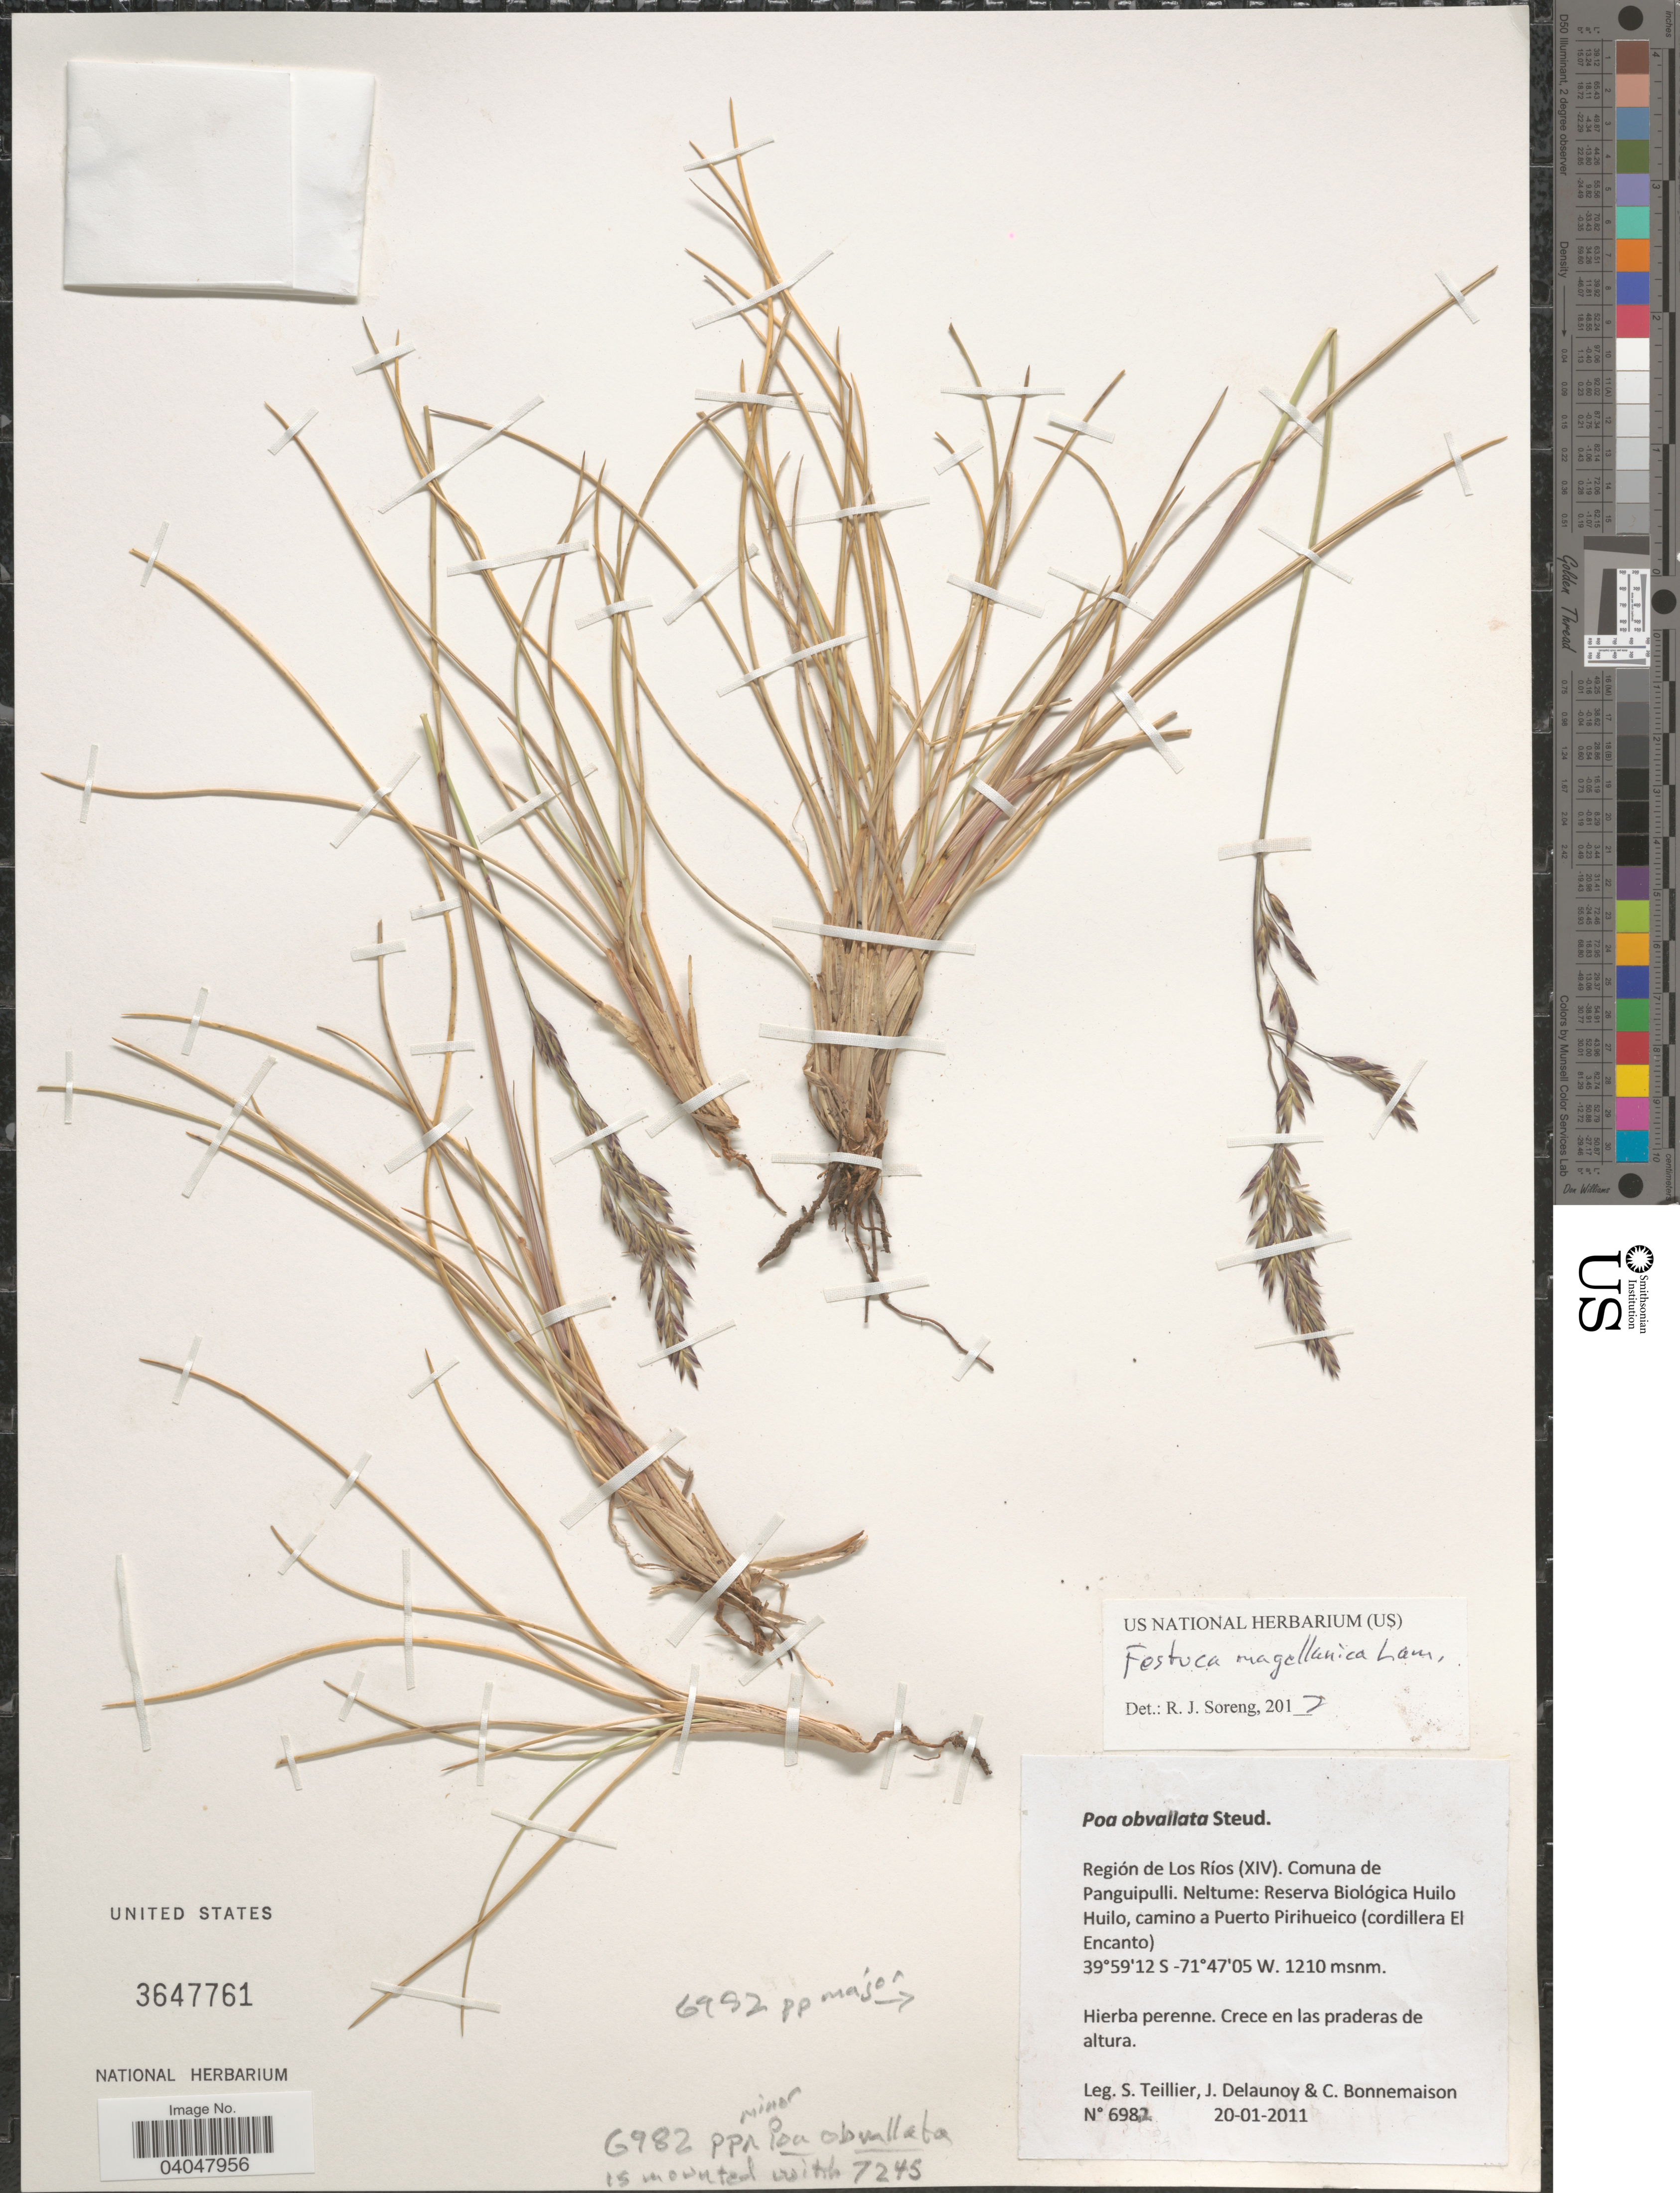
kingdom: Plantae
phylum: Tracheophyta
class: Liliopsida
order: Poales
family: Poaceae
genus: Festuca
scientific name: Festuca magellanica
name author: Lam.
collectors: S. Teillier, J. Delaunoy & C. Bonnemaison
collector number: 6982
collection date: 2011-01-20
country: Ecuador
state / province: Los Ríos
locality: Región de Los Ríos (XIV). Comuna de Panguipulli. Neltume: Reserva Biológica Huilo Huilo, camino a Puerto Pirihueico (cordillera El Encanto).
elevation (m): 1210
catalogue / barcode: US 3647761